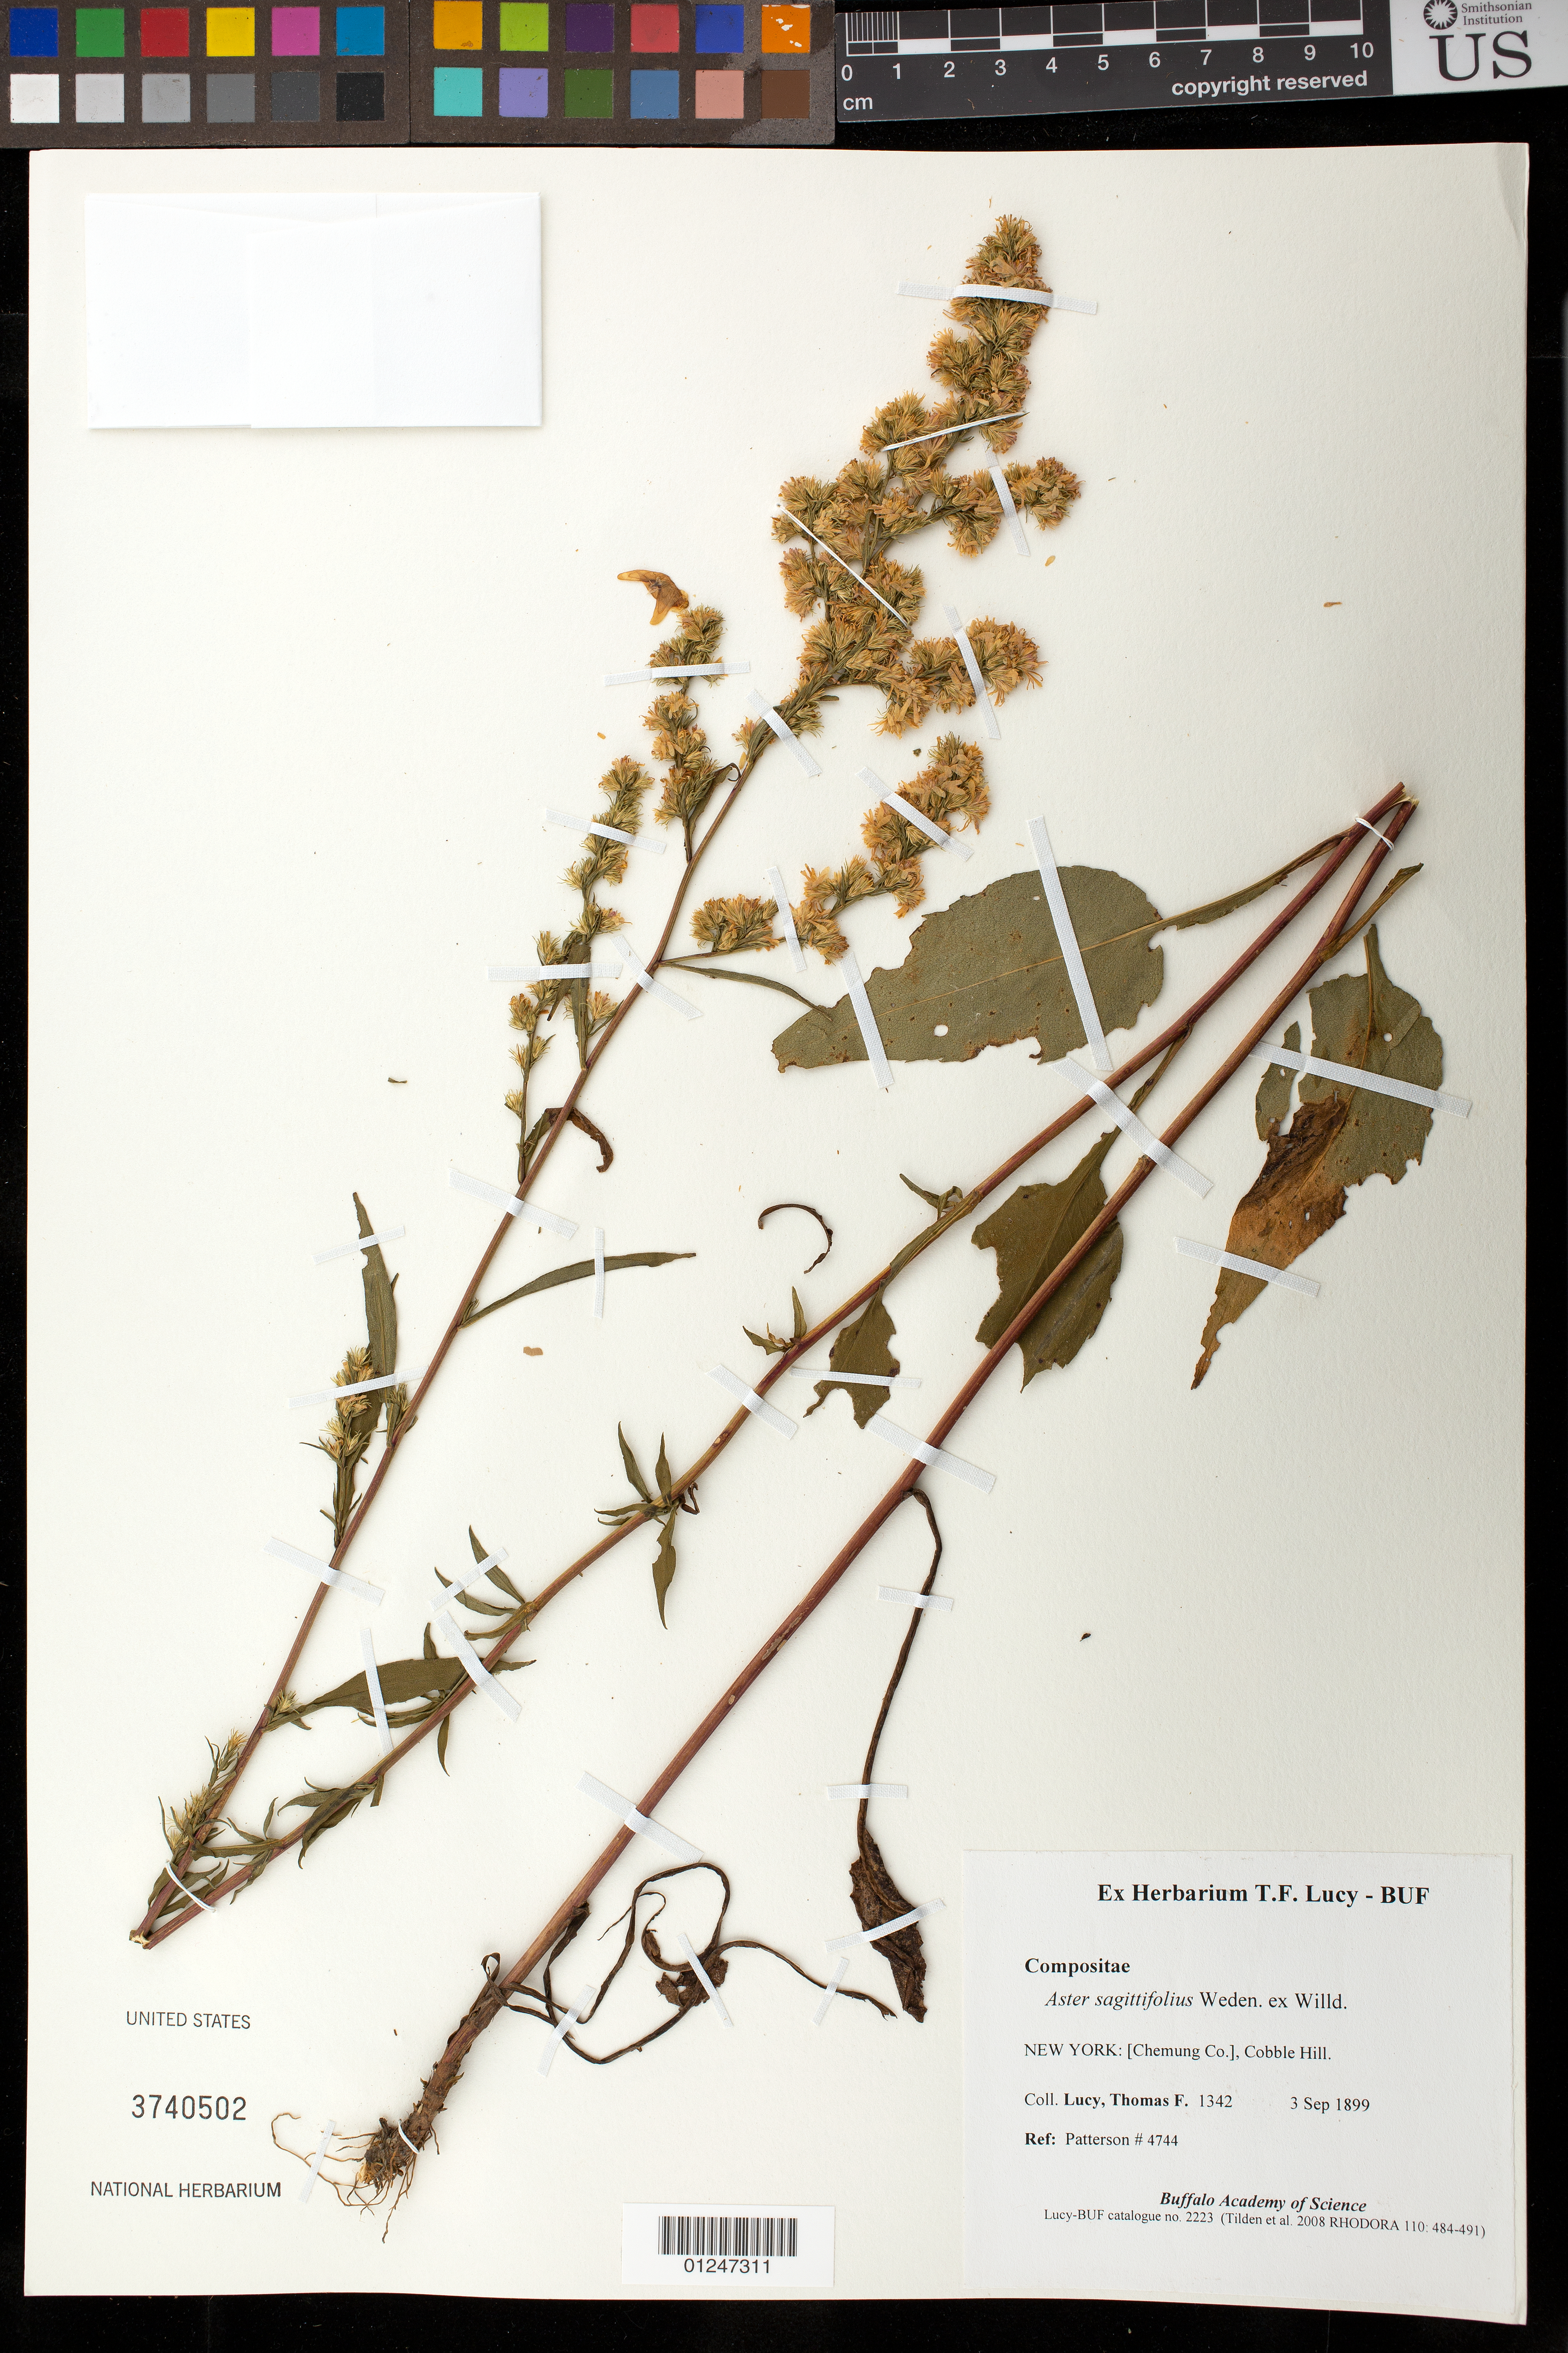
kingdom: Plantae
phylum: Tracheophyta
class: Magnoliopsida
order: Asterales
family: Asteraceae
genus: Symphyotrichum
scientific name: Symphyotrichum cordifolium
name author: (L.) G.L. Nesom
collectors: T. Lucy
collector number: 1342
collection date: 1899-09-03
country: United States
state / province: New York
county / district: Chemung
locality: Cobble Hill.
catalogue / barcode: US 3740502